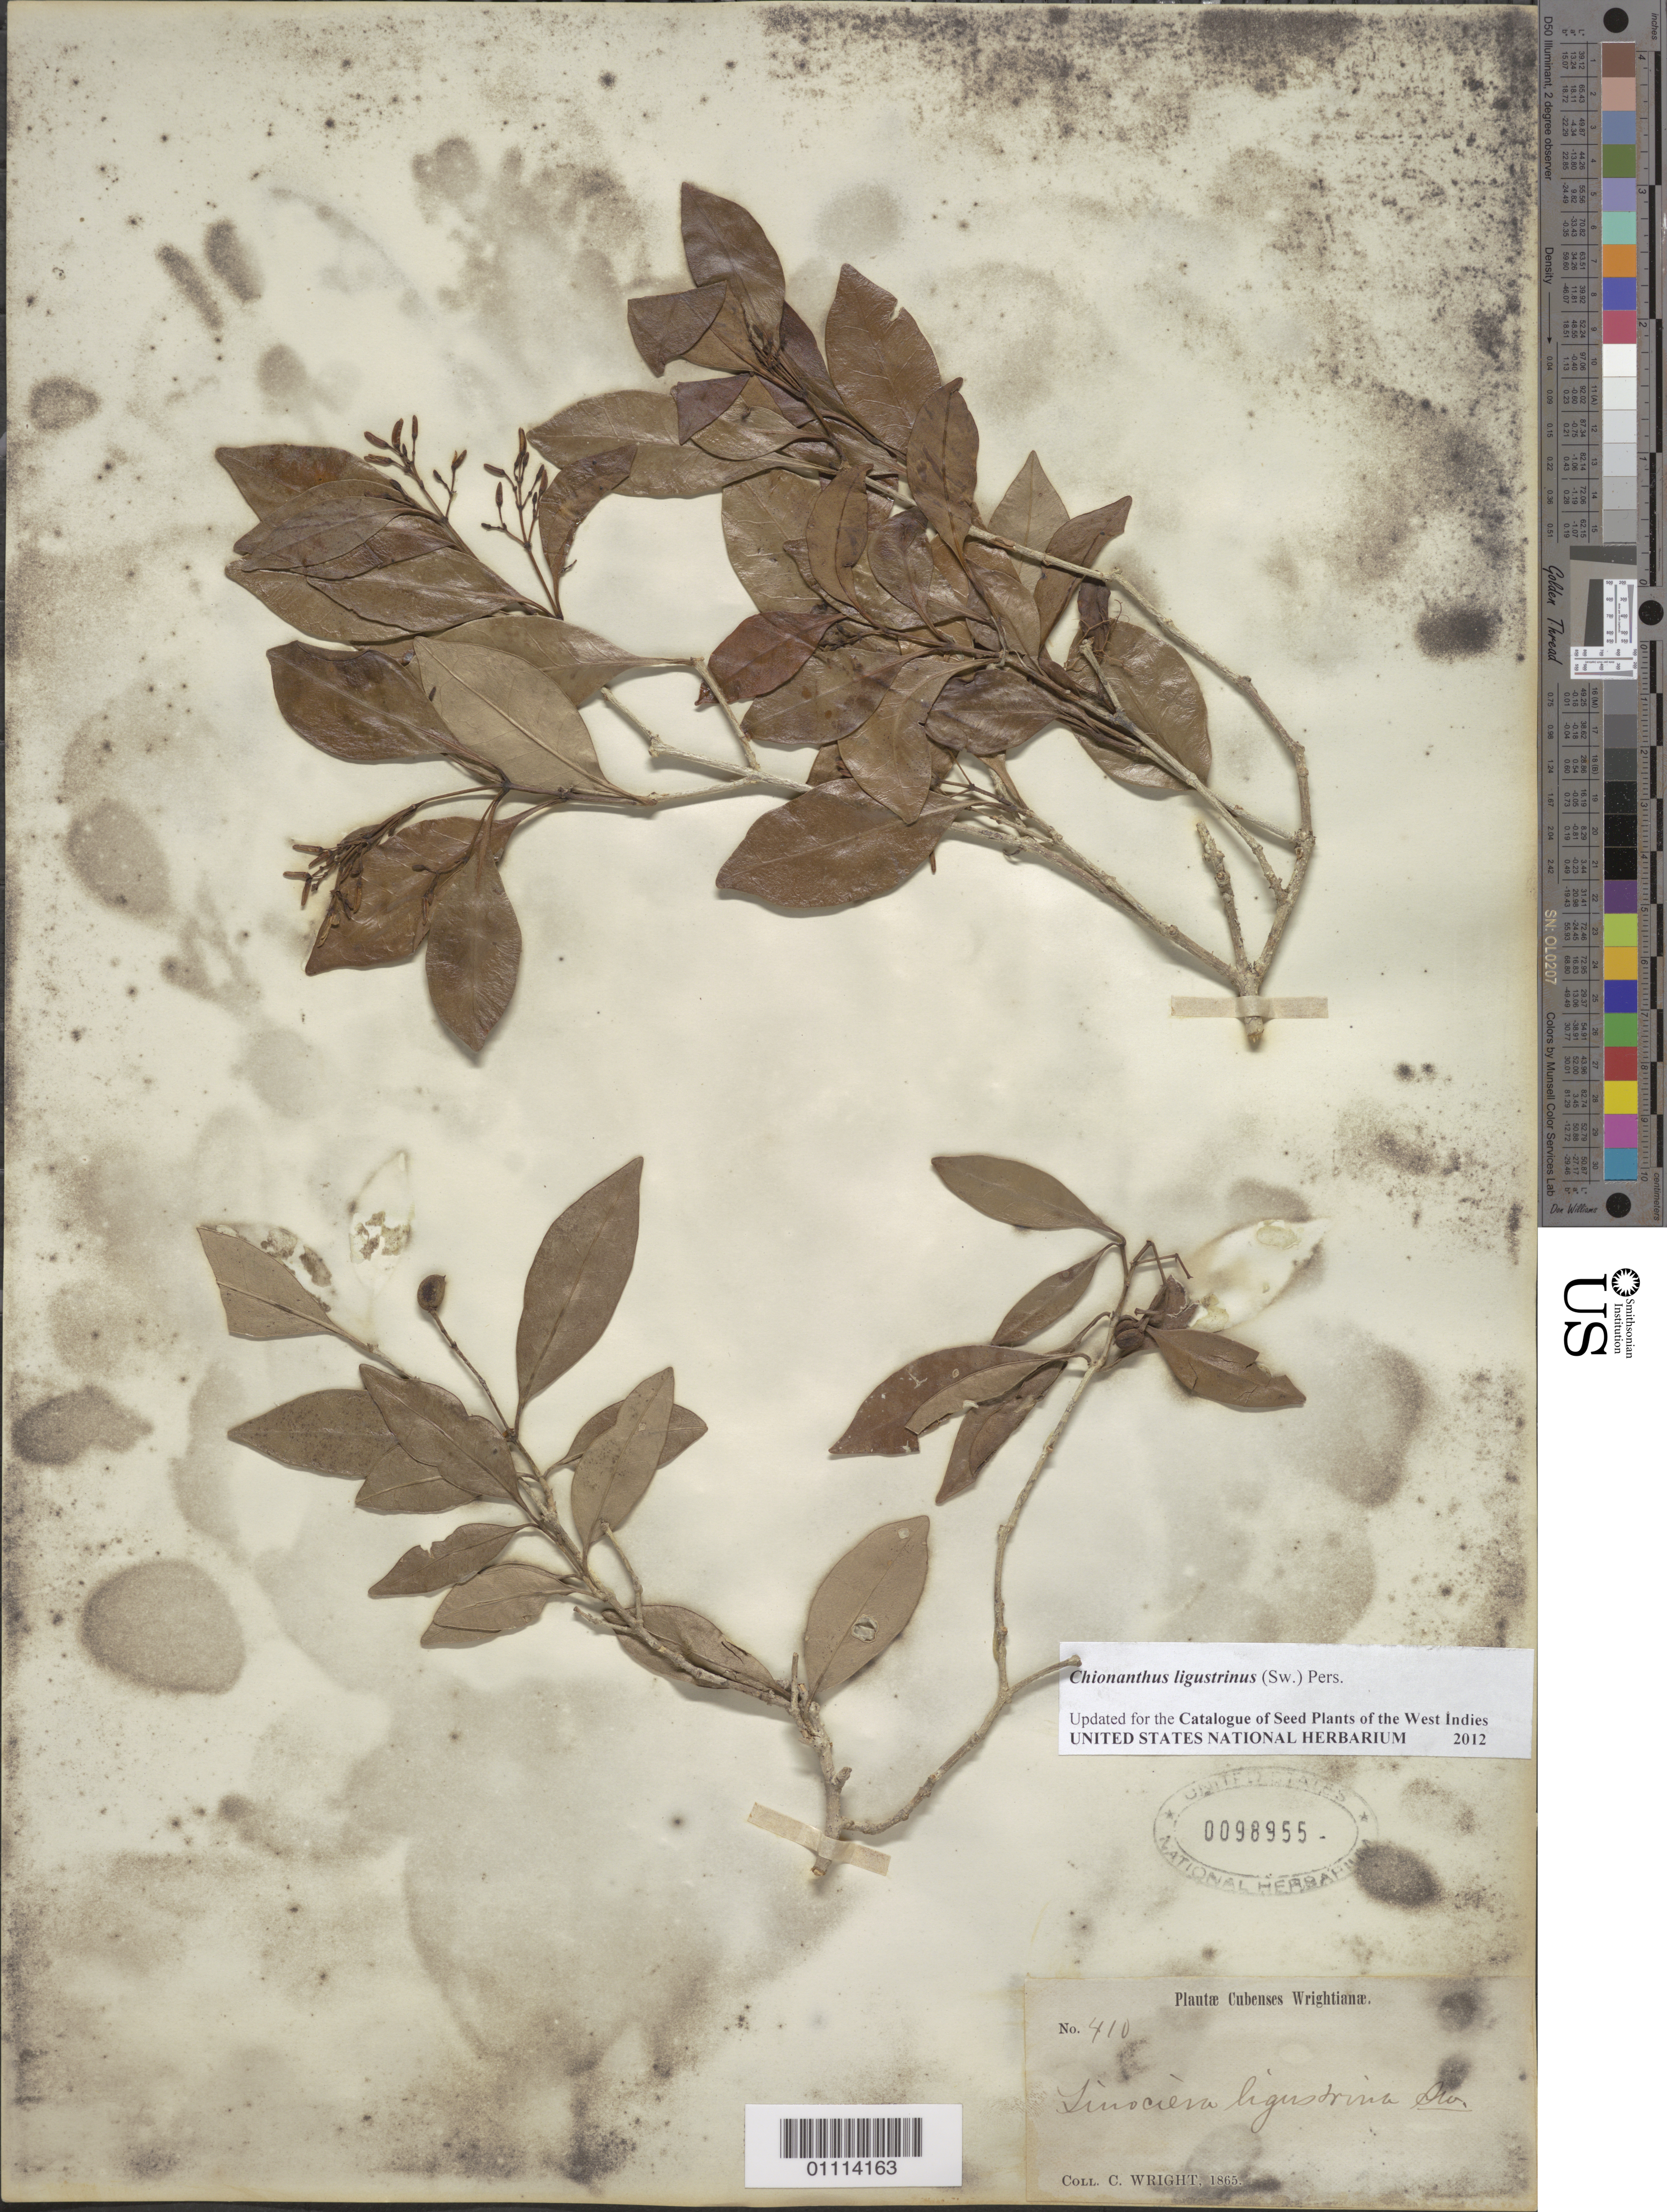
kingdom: Plantae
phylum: Tracheophyta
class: Magnoliopsida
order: Lamiales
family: Oleaceae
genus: Linociera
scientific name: Linociera ligustrina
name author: (Sw.) Sw.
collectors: C. Wright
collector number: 410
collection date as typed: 1865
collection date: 1865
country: Cuba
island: Cuba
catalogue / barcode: US 98955